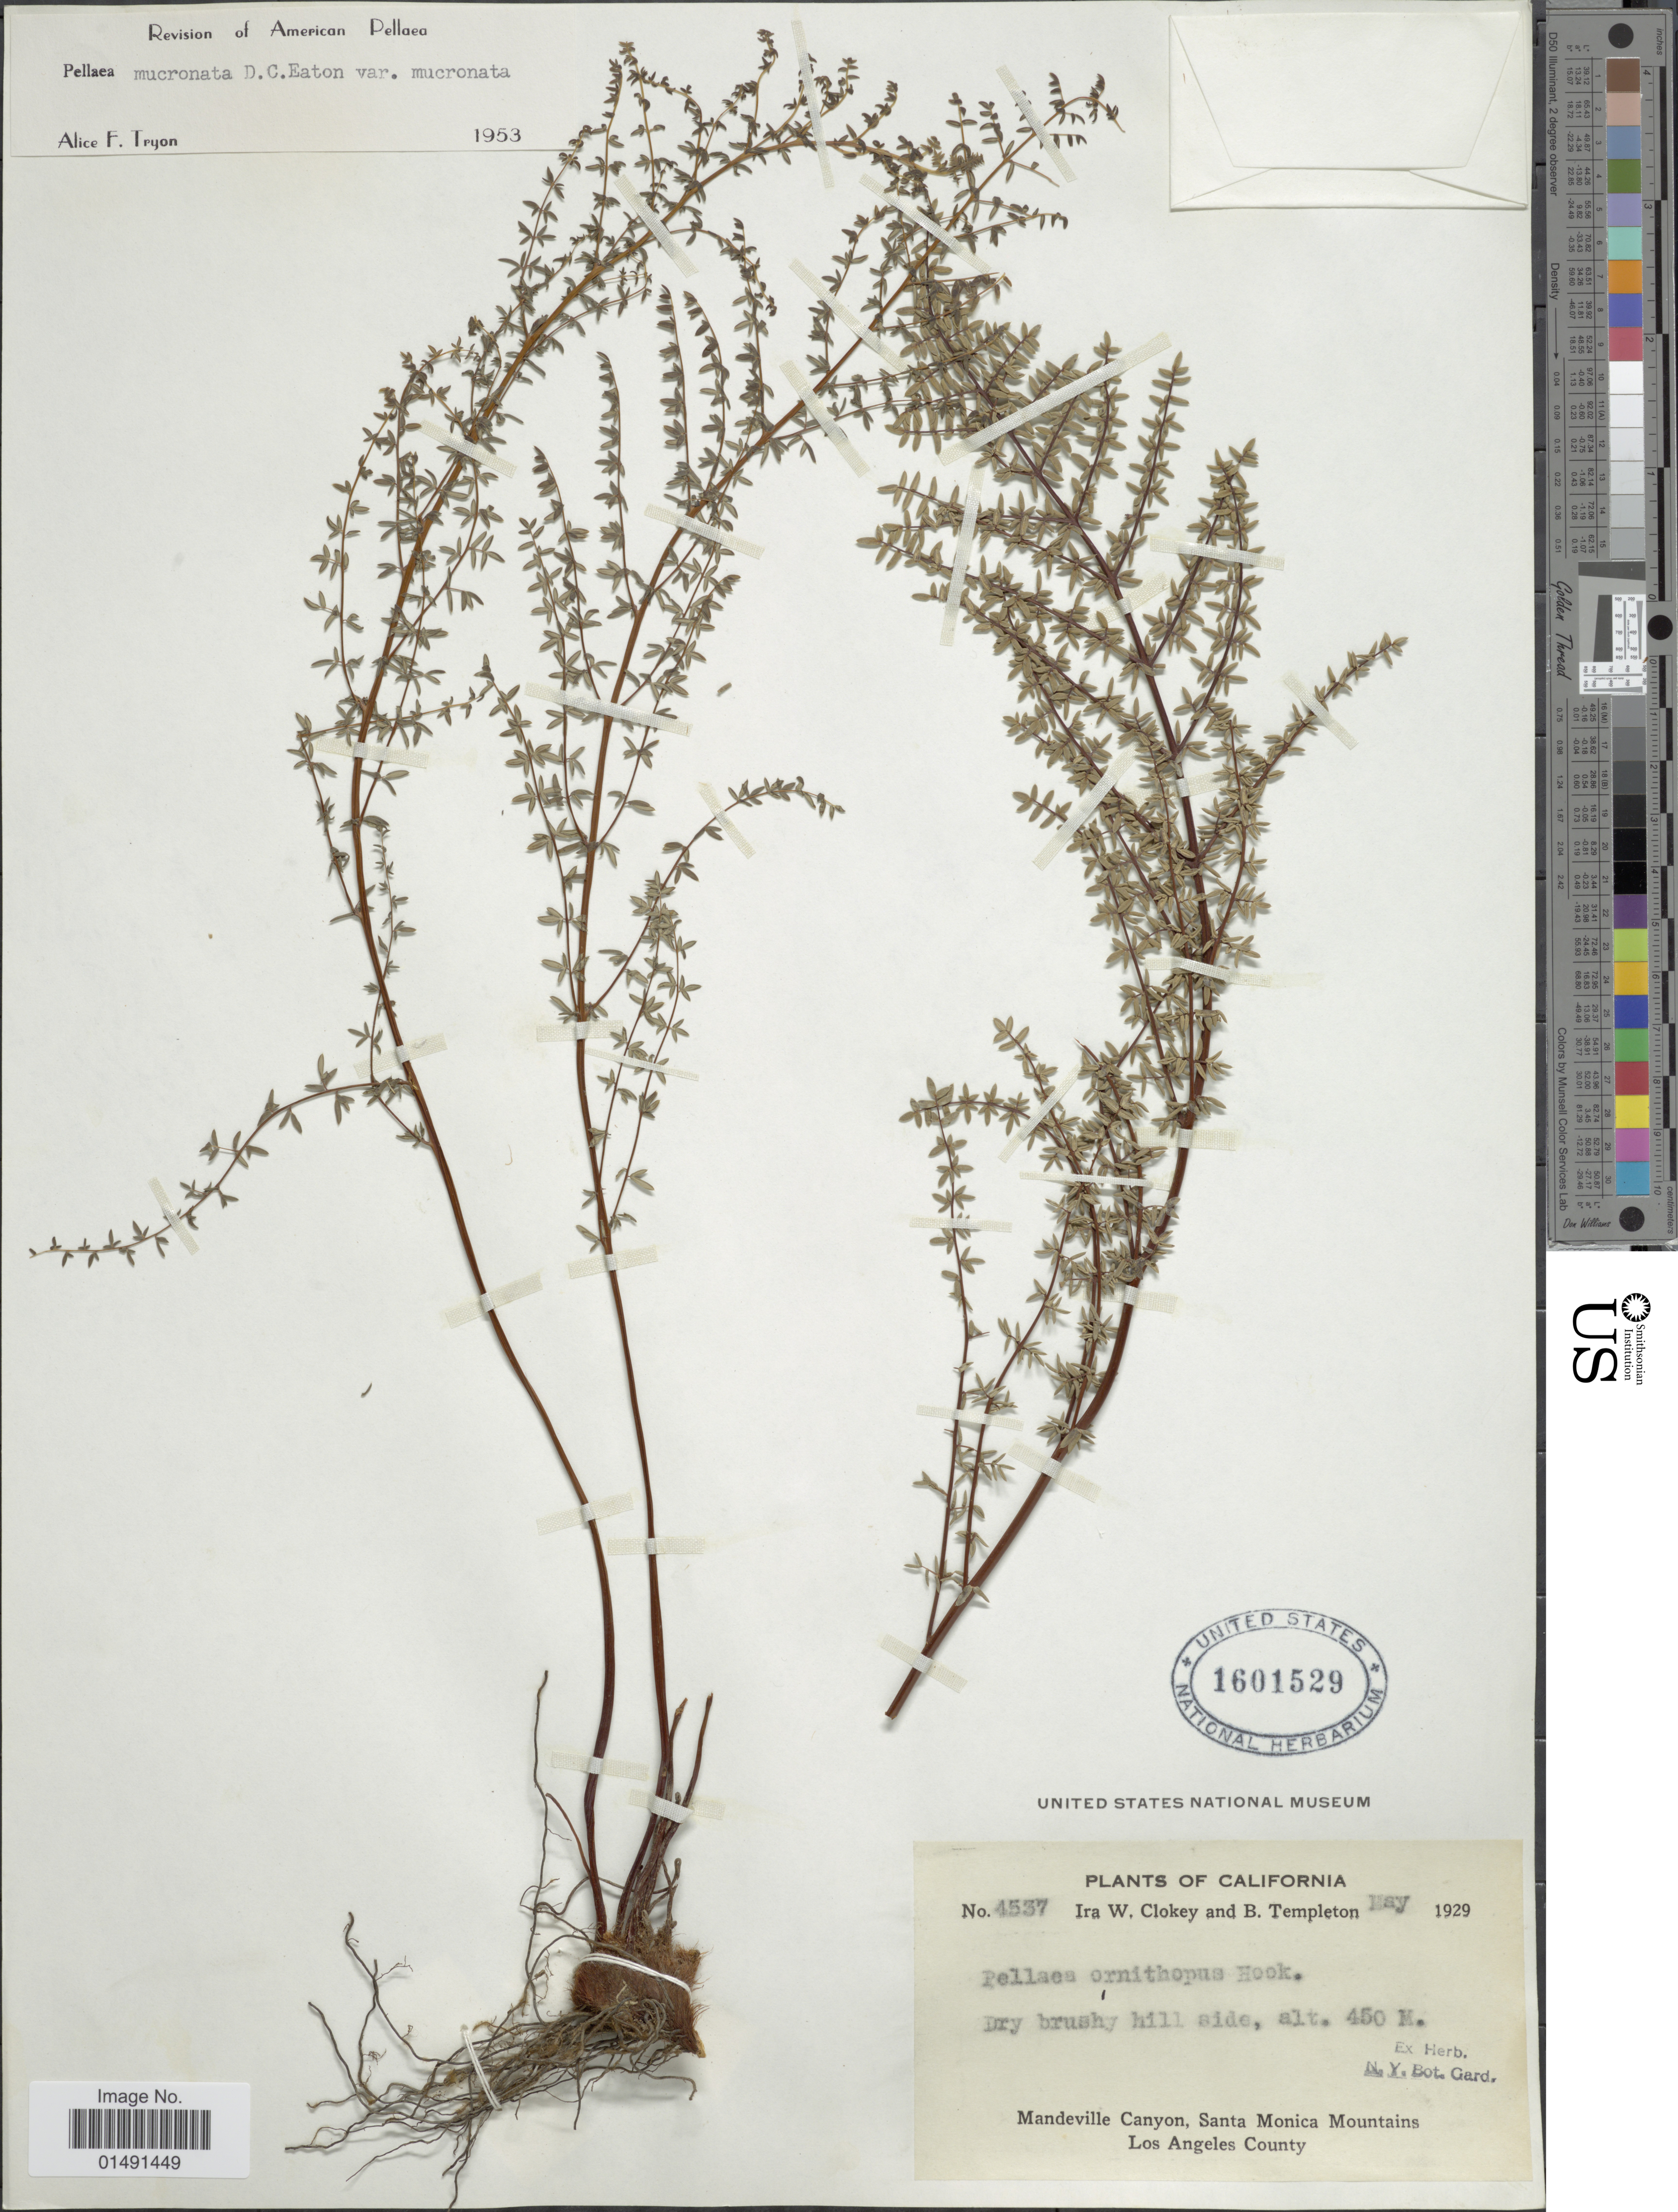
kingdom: Plantae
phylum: Tracheophyta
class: Polypodiopsida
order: Polypodiales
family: Pteridaceae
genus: Pellaea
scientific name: Pellaea mucronata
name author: (D.C. Eaton) D.C. Eaton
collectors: I. W. Clokey & B. Templeton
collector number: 4537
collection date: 1929-05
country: United States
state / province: California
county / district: Los Angeles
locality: Dry brushy hill side, Mandeville Canyon, Santa Monica Mountains Los Angeles County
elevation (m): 450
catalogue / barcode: US 1601529